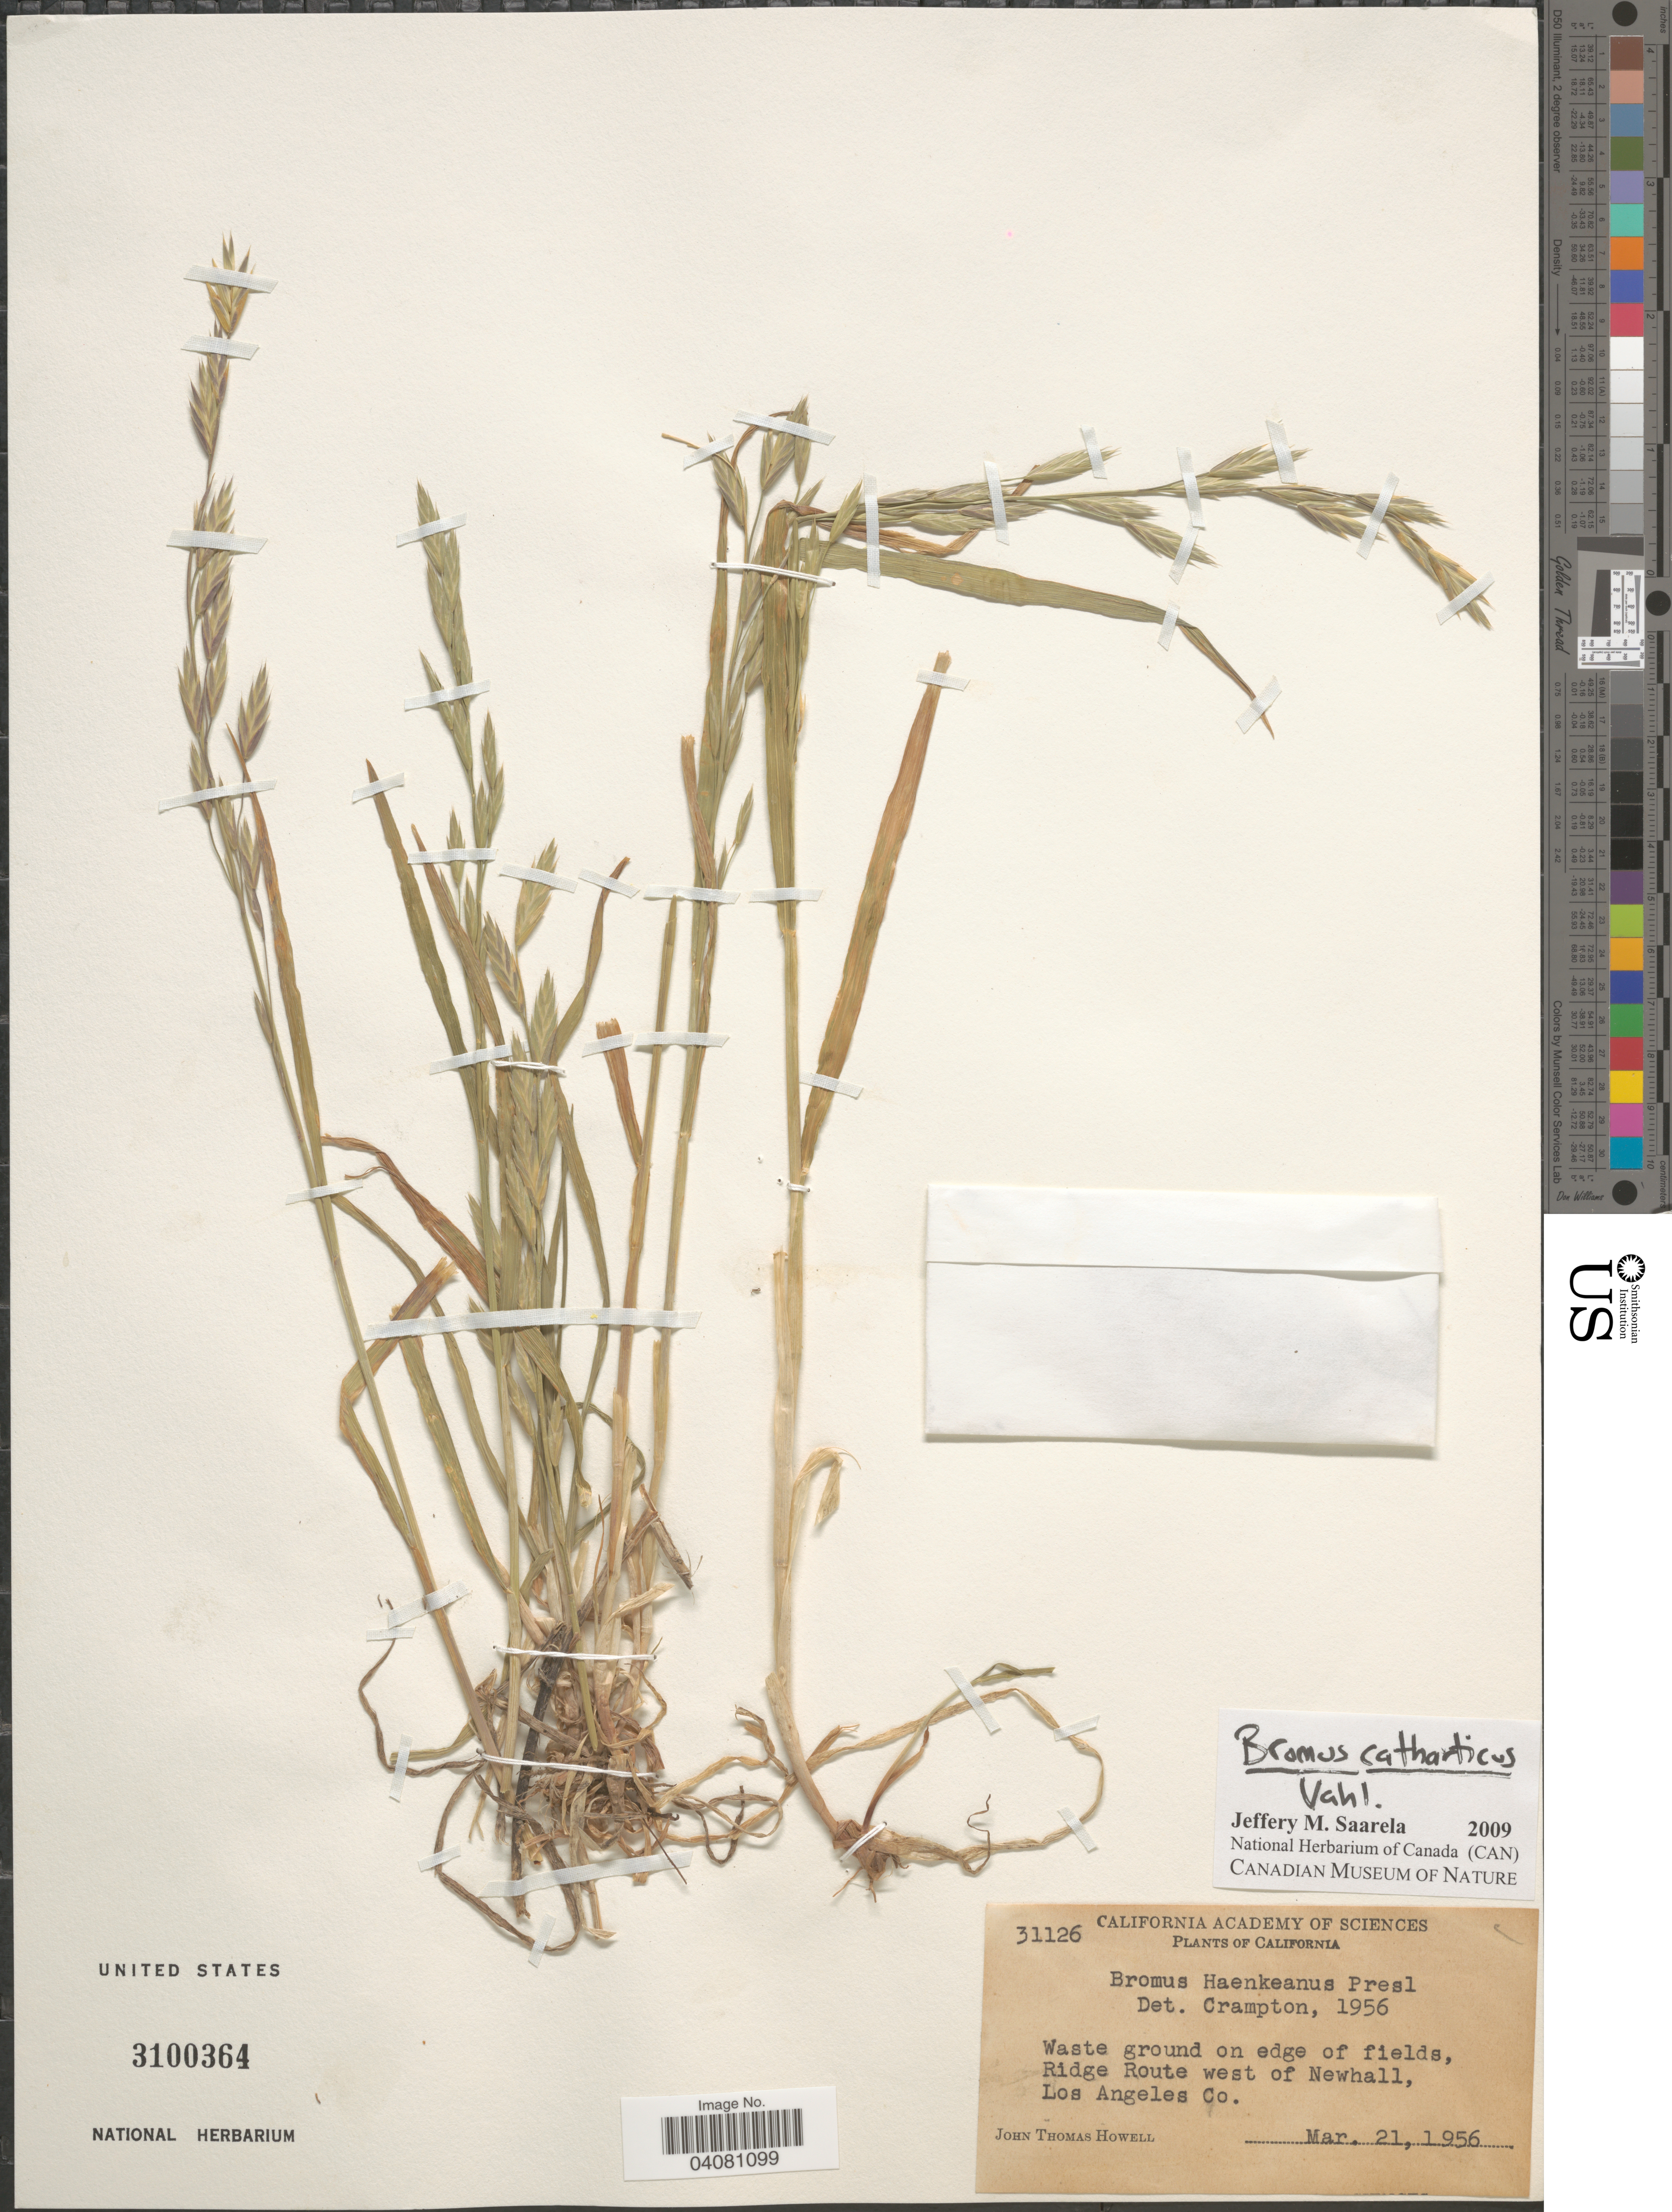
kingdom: Plantae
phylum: Tracheophyta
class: Liliopsida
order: Poales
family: Poaceae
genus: Bromus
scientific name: Bromus catharticus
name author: Vahl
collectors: J. T. Howell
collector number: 31126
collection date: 1956-03-21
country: United States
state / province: California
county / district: Los Angeles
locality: Waste ground on edge of fields, Ridge Route west of Newhall, Los Angeles Co.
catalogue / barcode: US 3100364